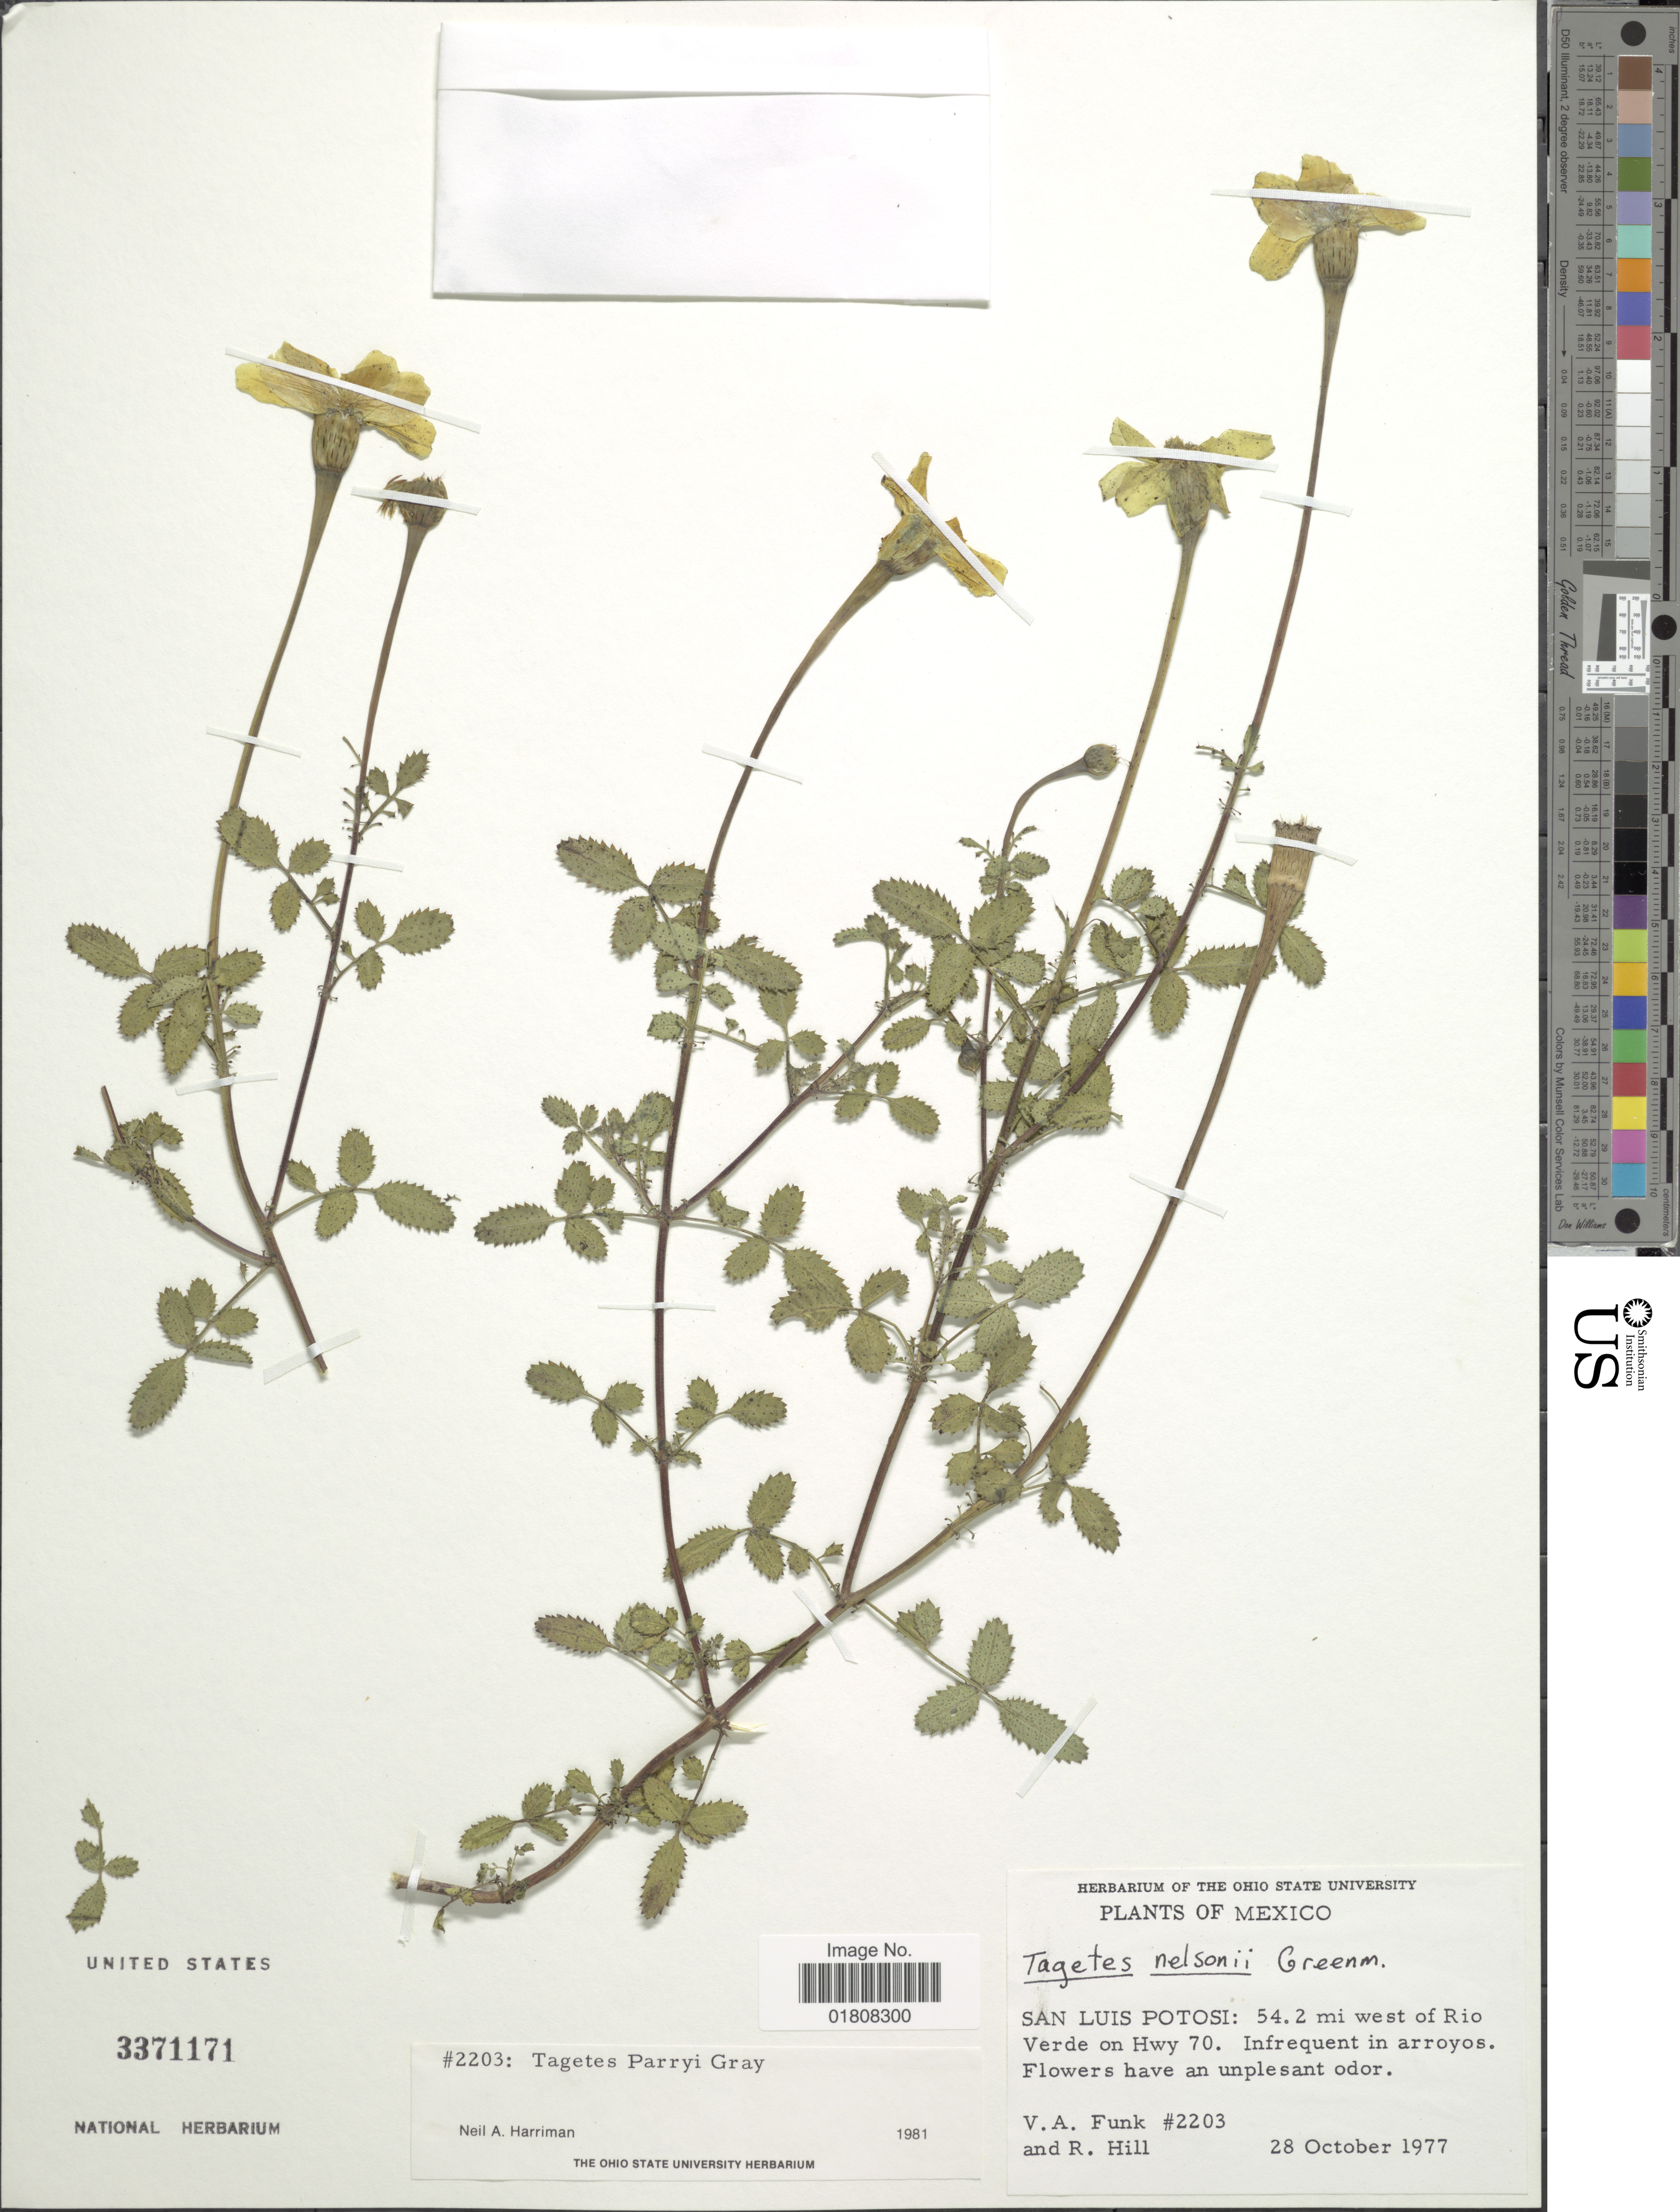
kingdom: Plantae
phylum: Tracheophyta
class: Magnoliopsida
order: Asterales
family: Asteraceae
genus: Tagetes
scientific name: Tagetes parryi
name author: A. Gray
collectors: V. Funk & R. Hill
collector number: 2203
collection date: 1977-10-28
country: Mexico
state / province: San Luis Potosí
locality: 54.2 mi west of Rio Verde on Hwy 70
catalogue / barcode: US 3371171